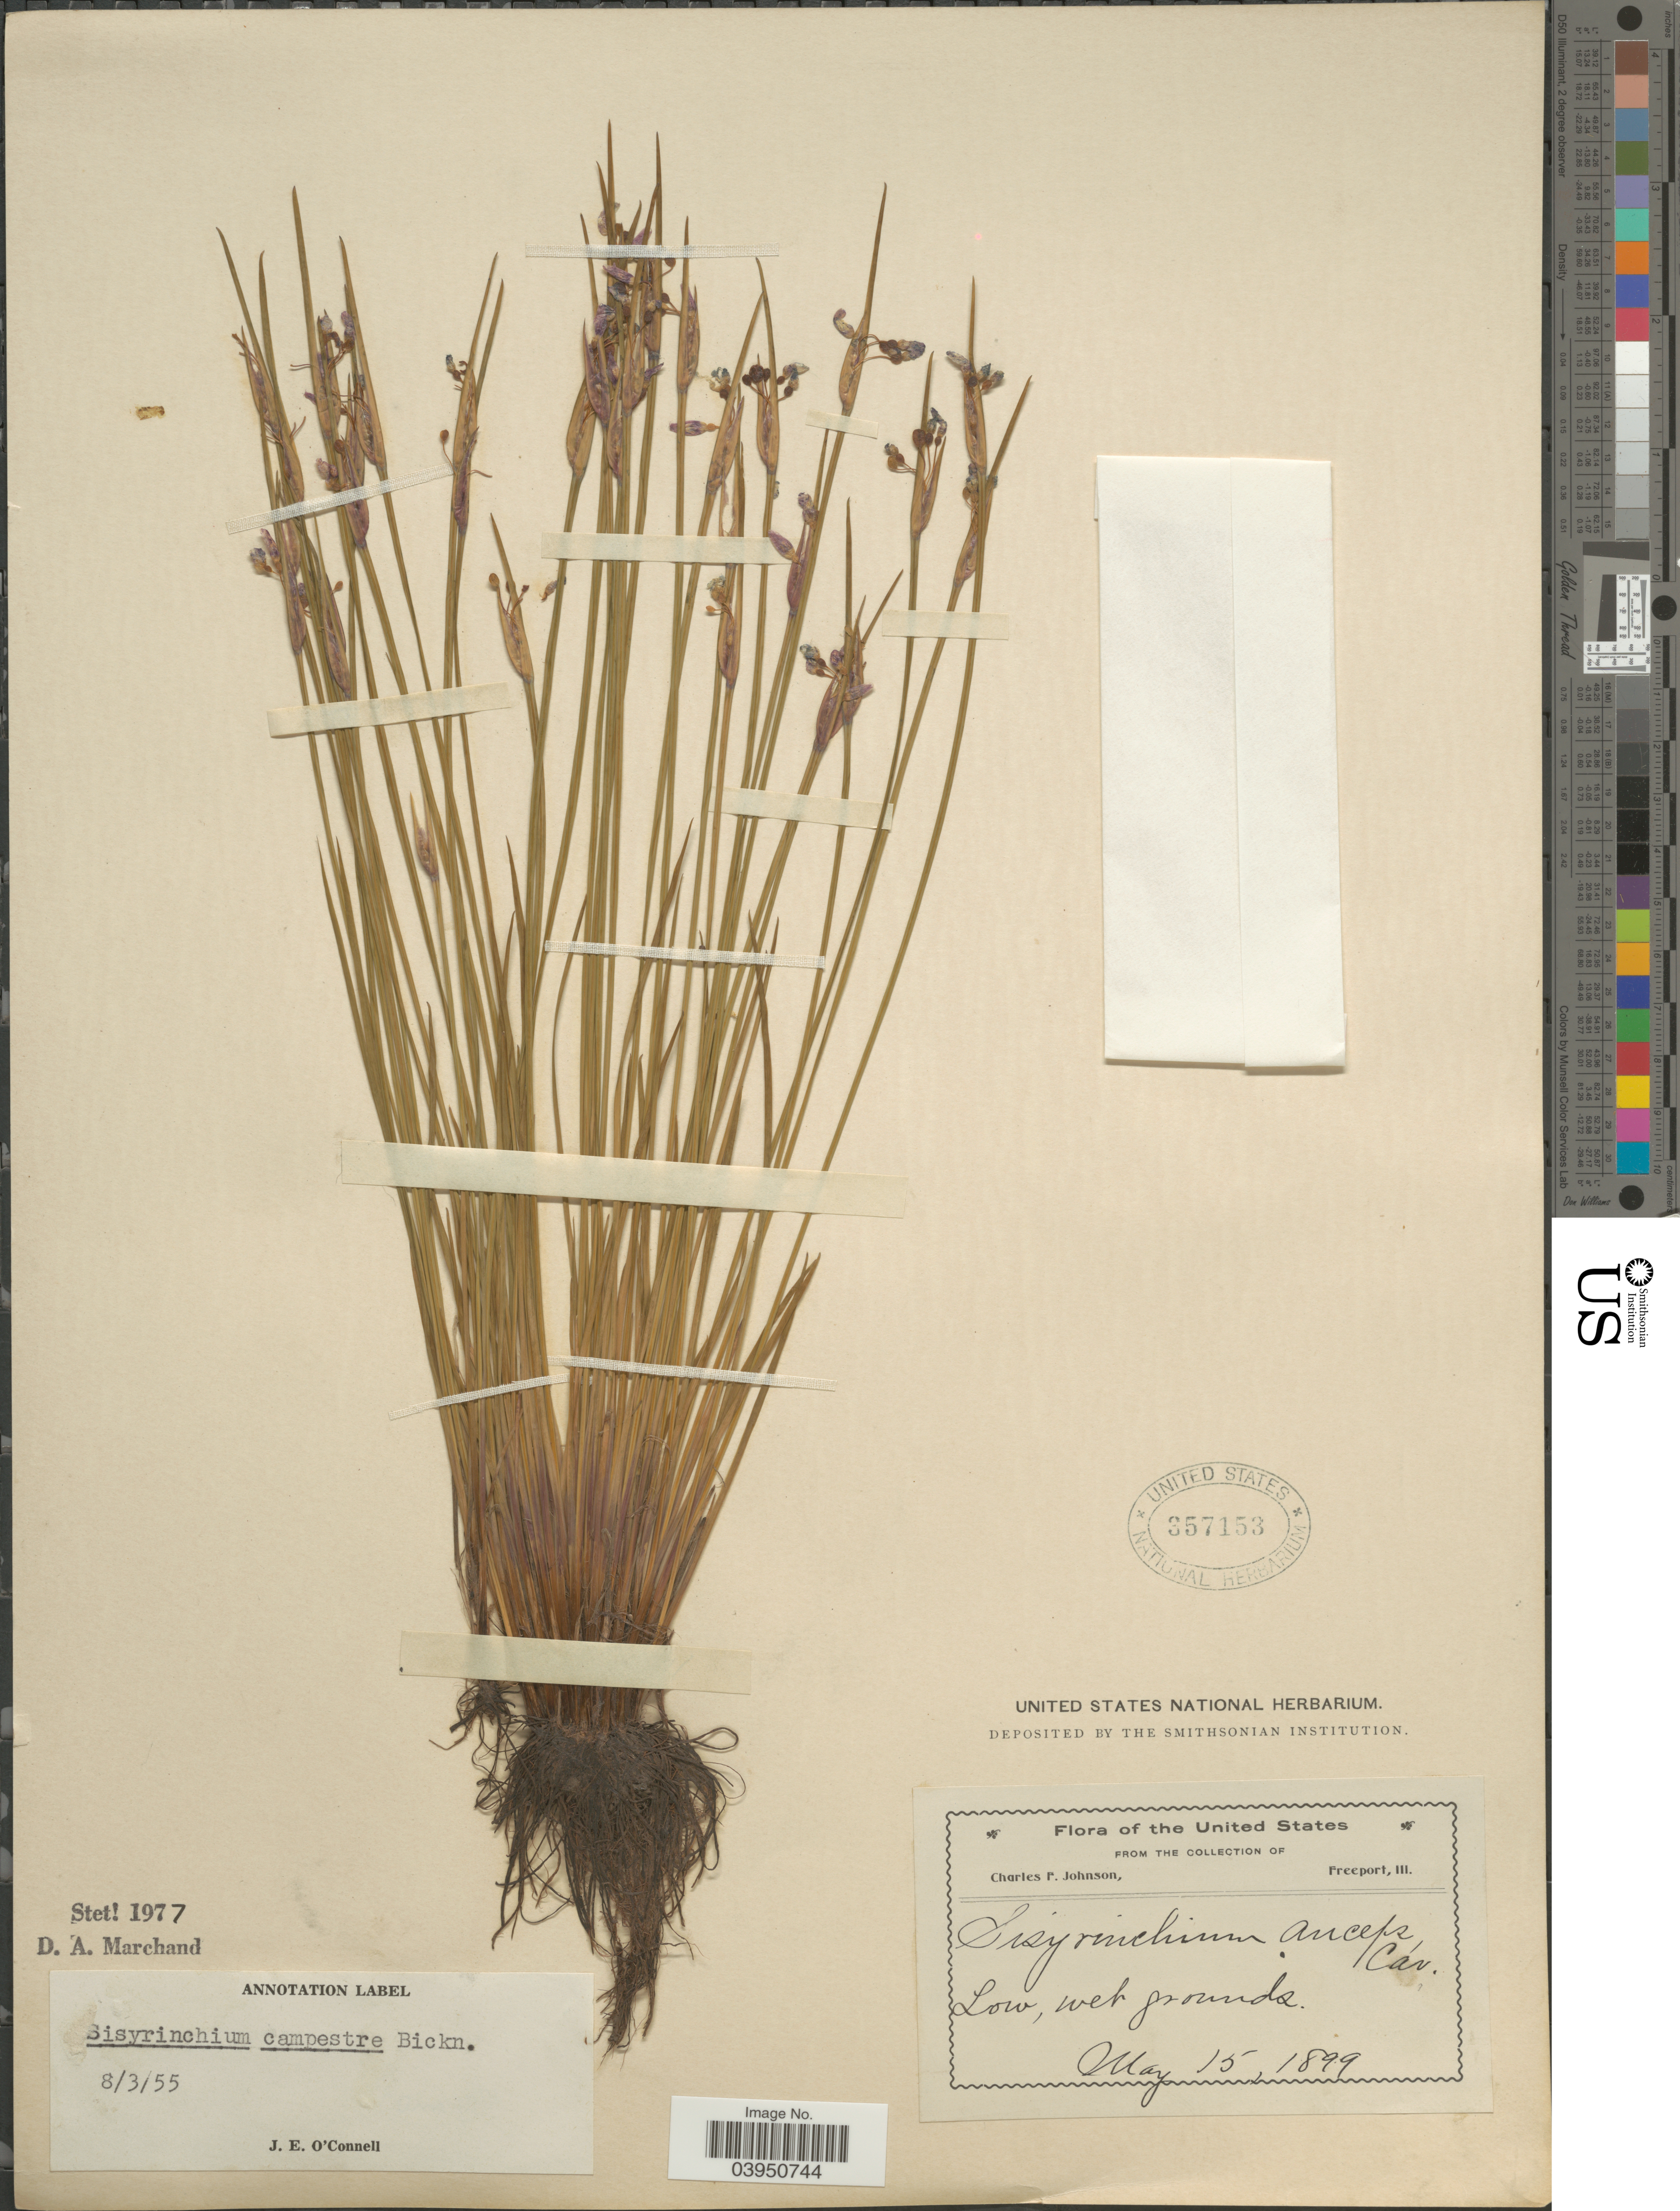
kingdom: Plantae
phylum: Tracheophyta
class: Liliopsida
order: Asparagales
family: Iridaceae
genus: Sisyrinchium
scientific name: Sisyrinchium campestre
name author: E.P. Bicknell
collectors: C. F. Johnson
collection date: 1899-05-15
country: United States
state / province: Illinois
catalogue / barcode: US 357153